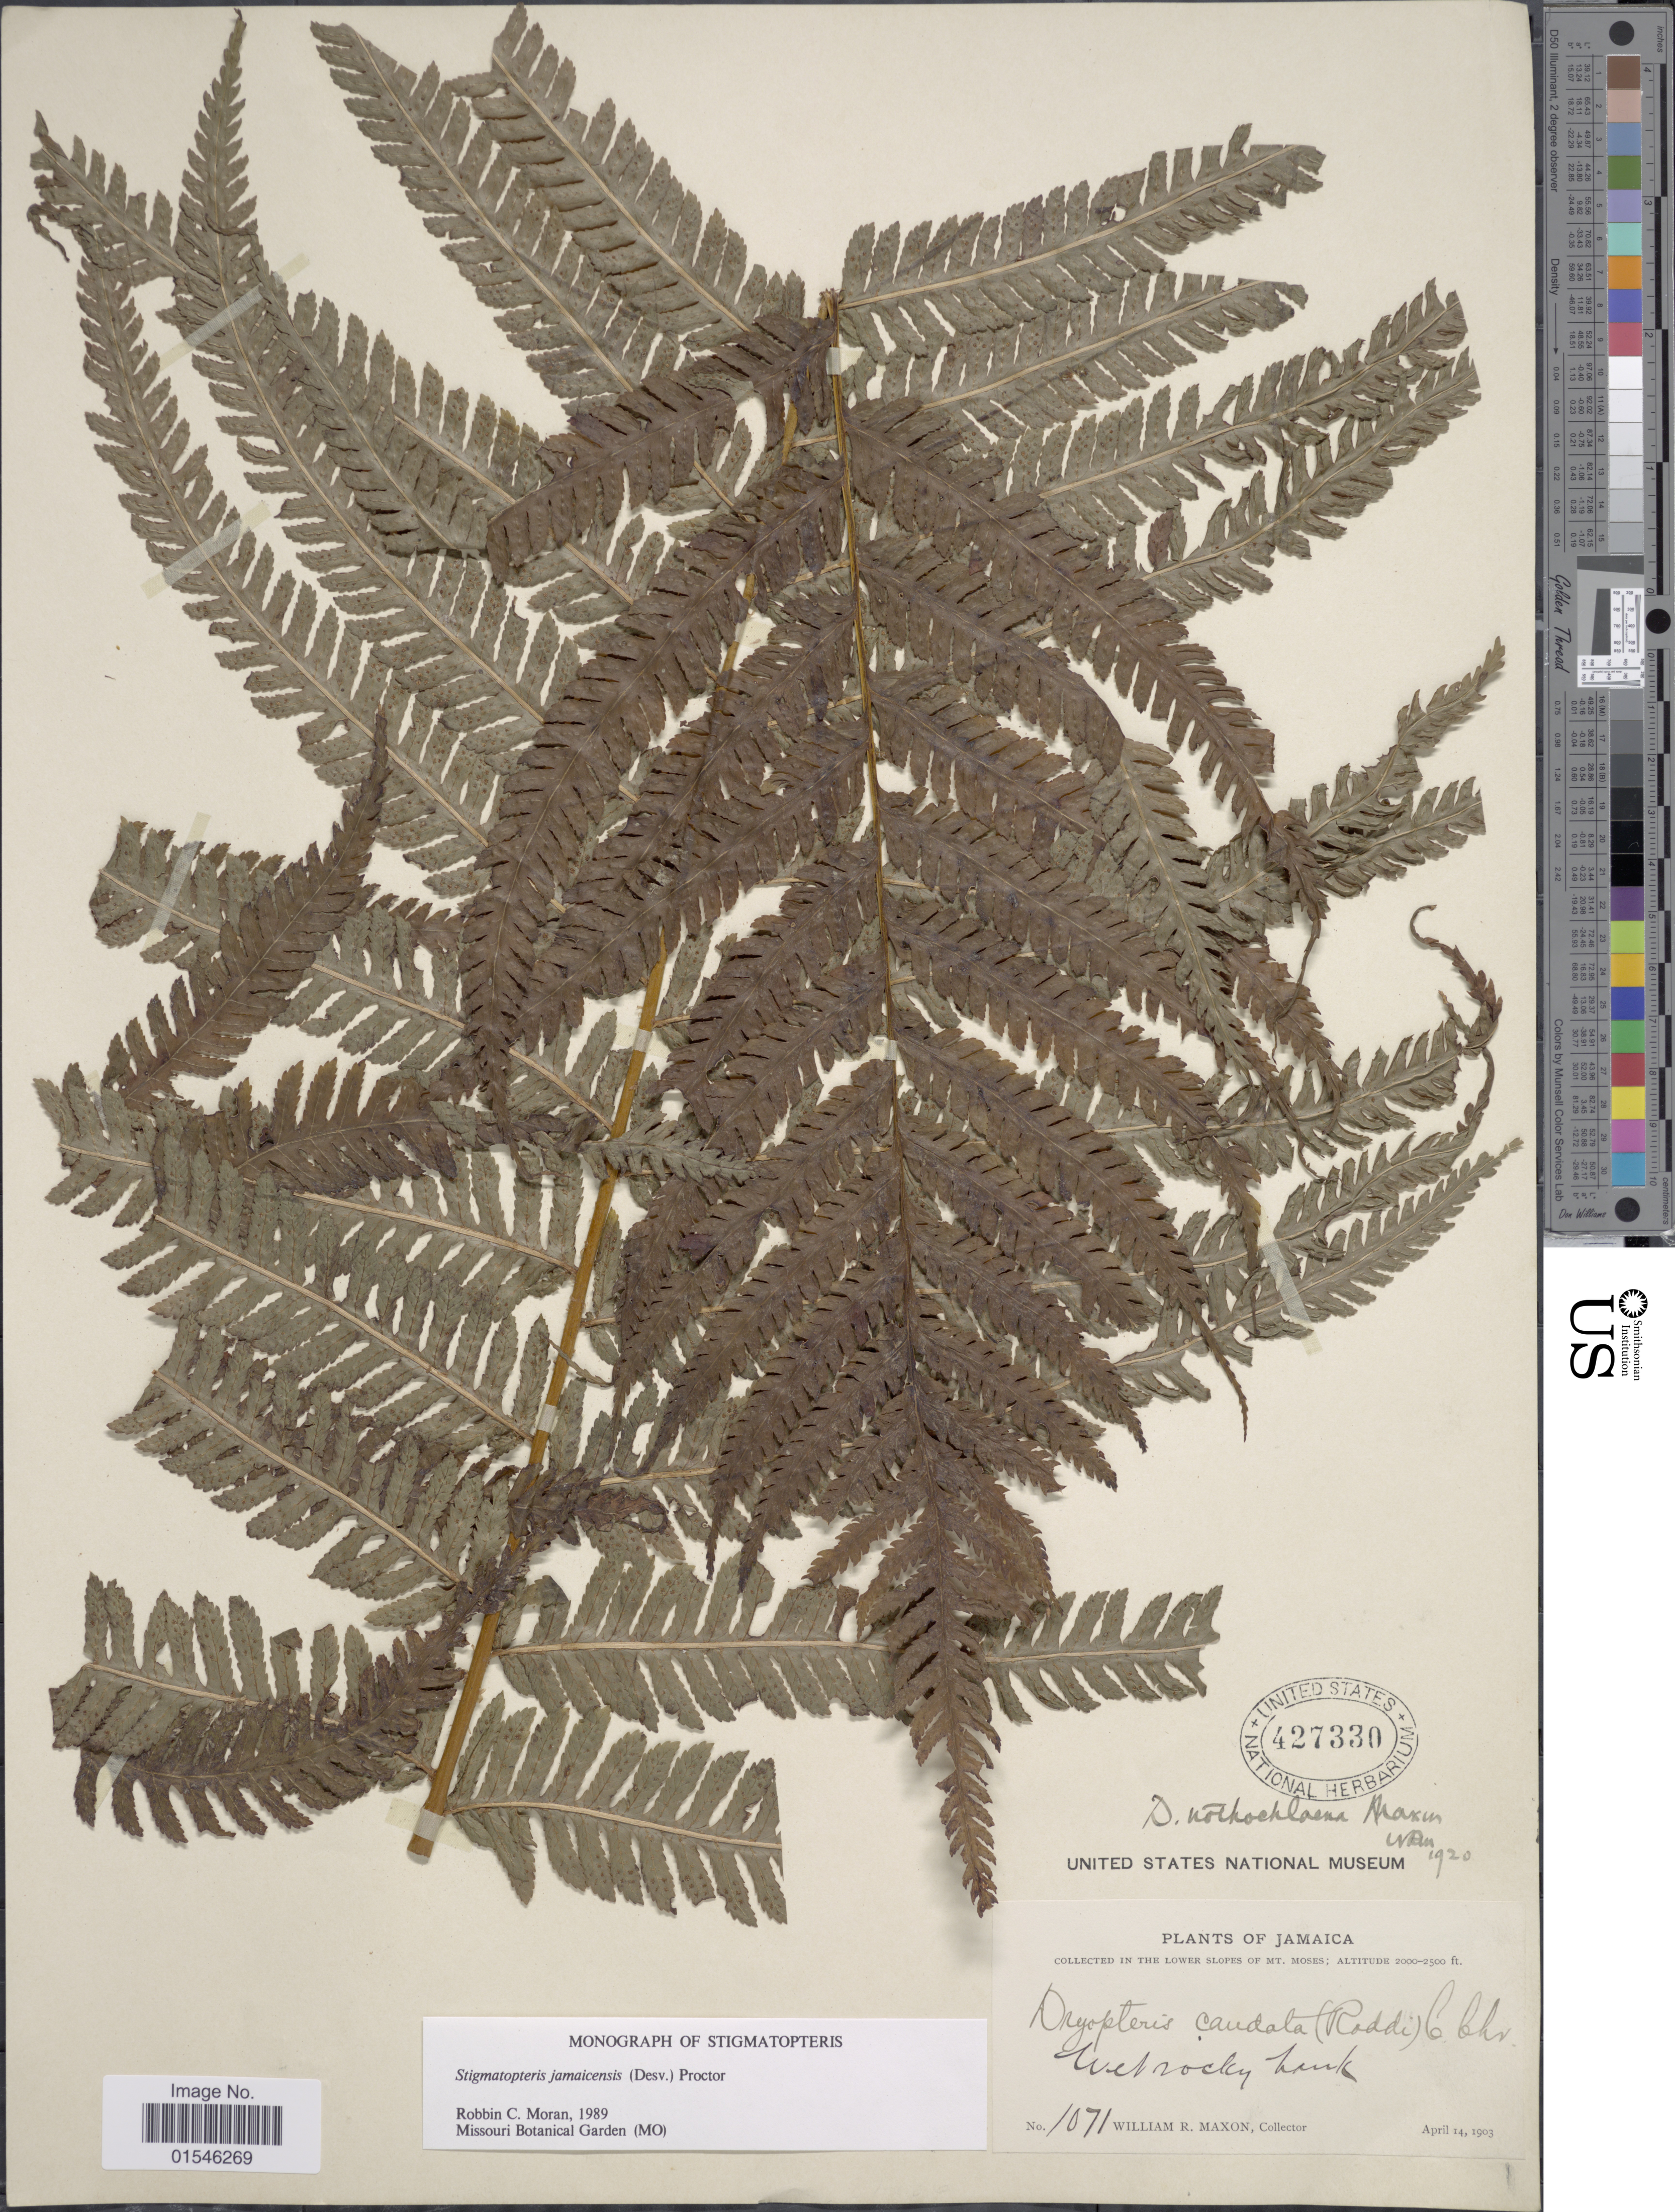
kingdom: Plantae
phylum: Tracheophyta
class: Polypodiopsida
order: Polypodiales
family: Dryopteridaceae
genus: Stigmatopteris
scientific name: Stigmatopteris jamaicensis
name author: (Desv.) Proctor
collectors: W. R. Maxon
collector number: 1071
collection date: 1903-04-14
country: Jamaica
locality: In the lower slopes of Mt Moses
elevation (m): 610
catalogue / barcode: US 427330